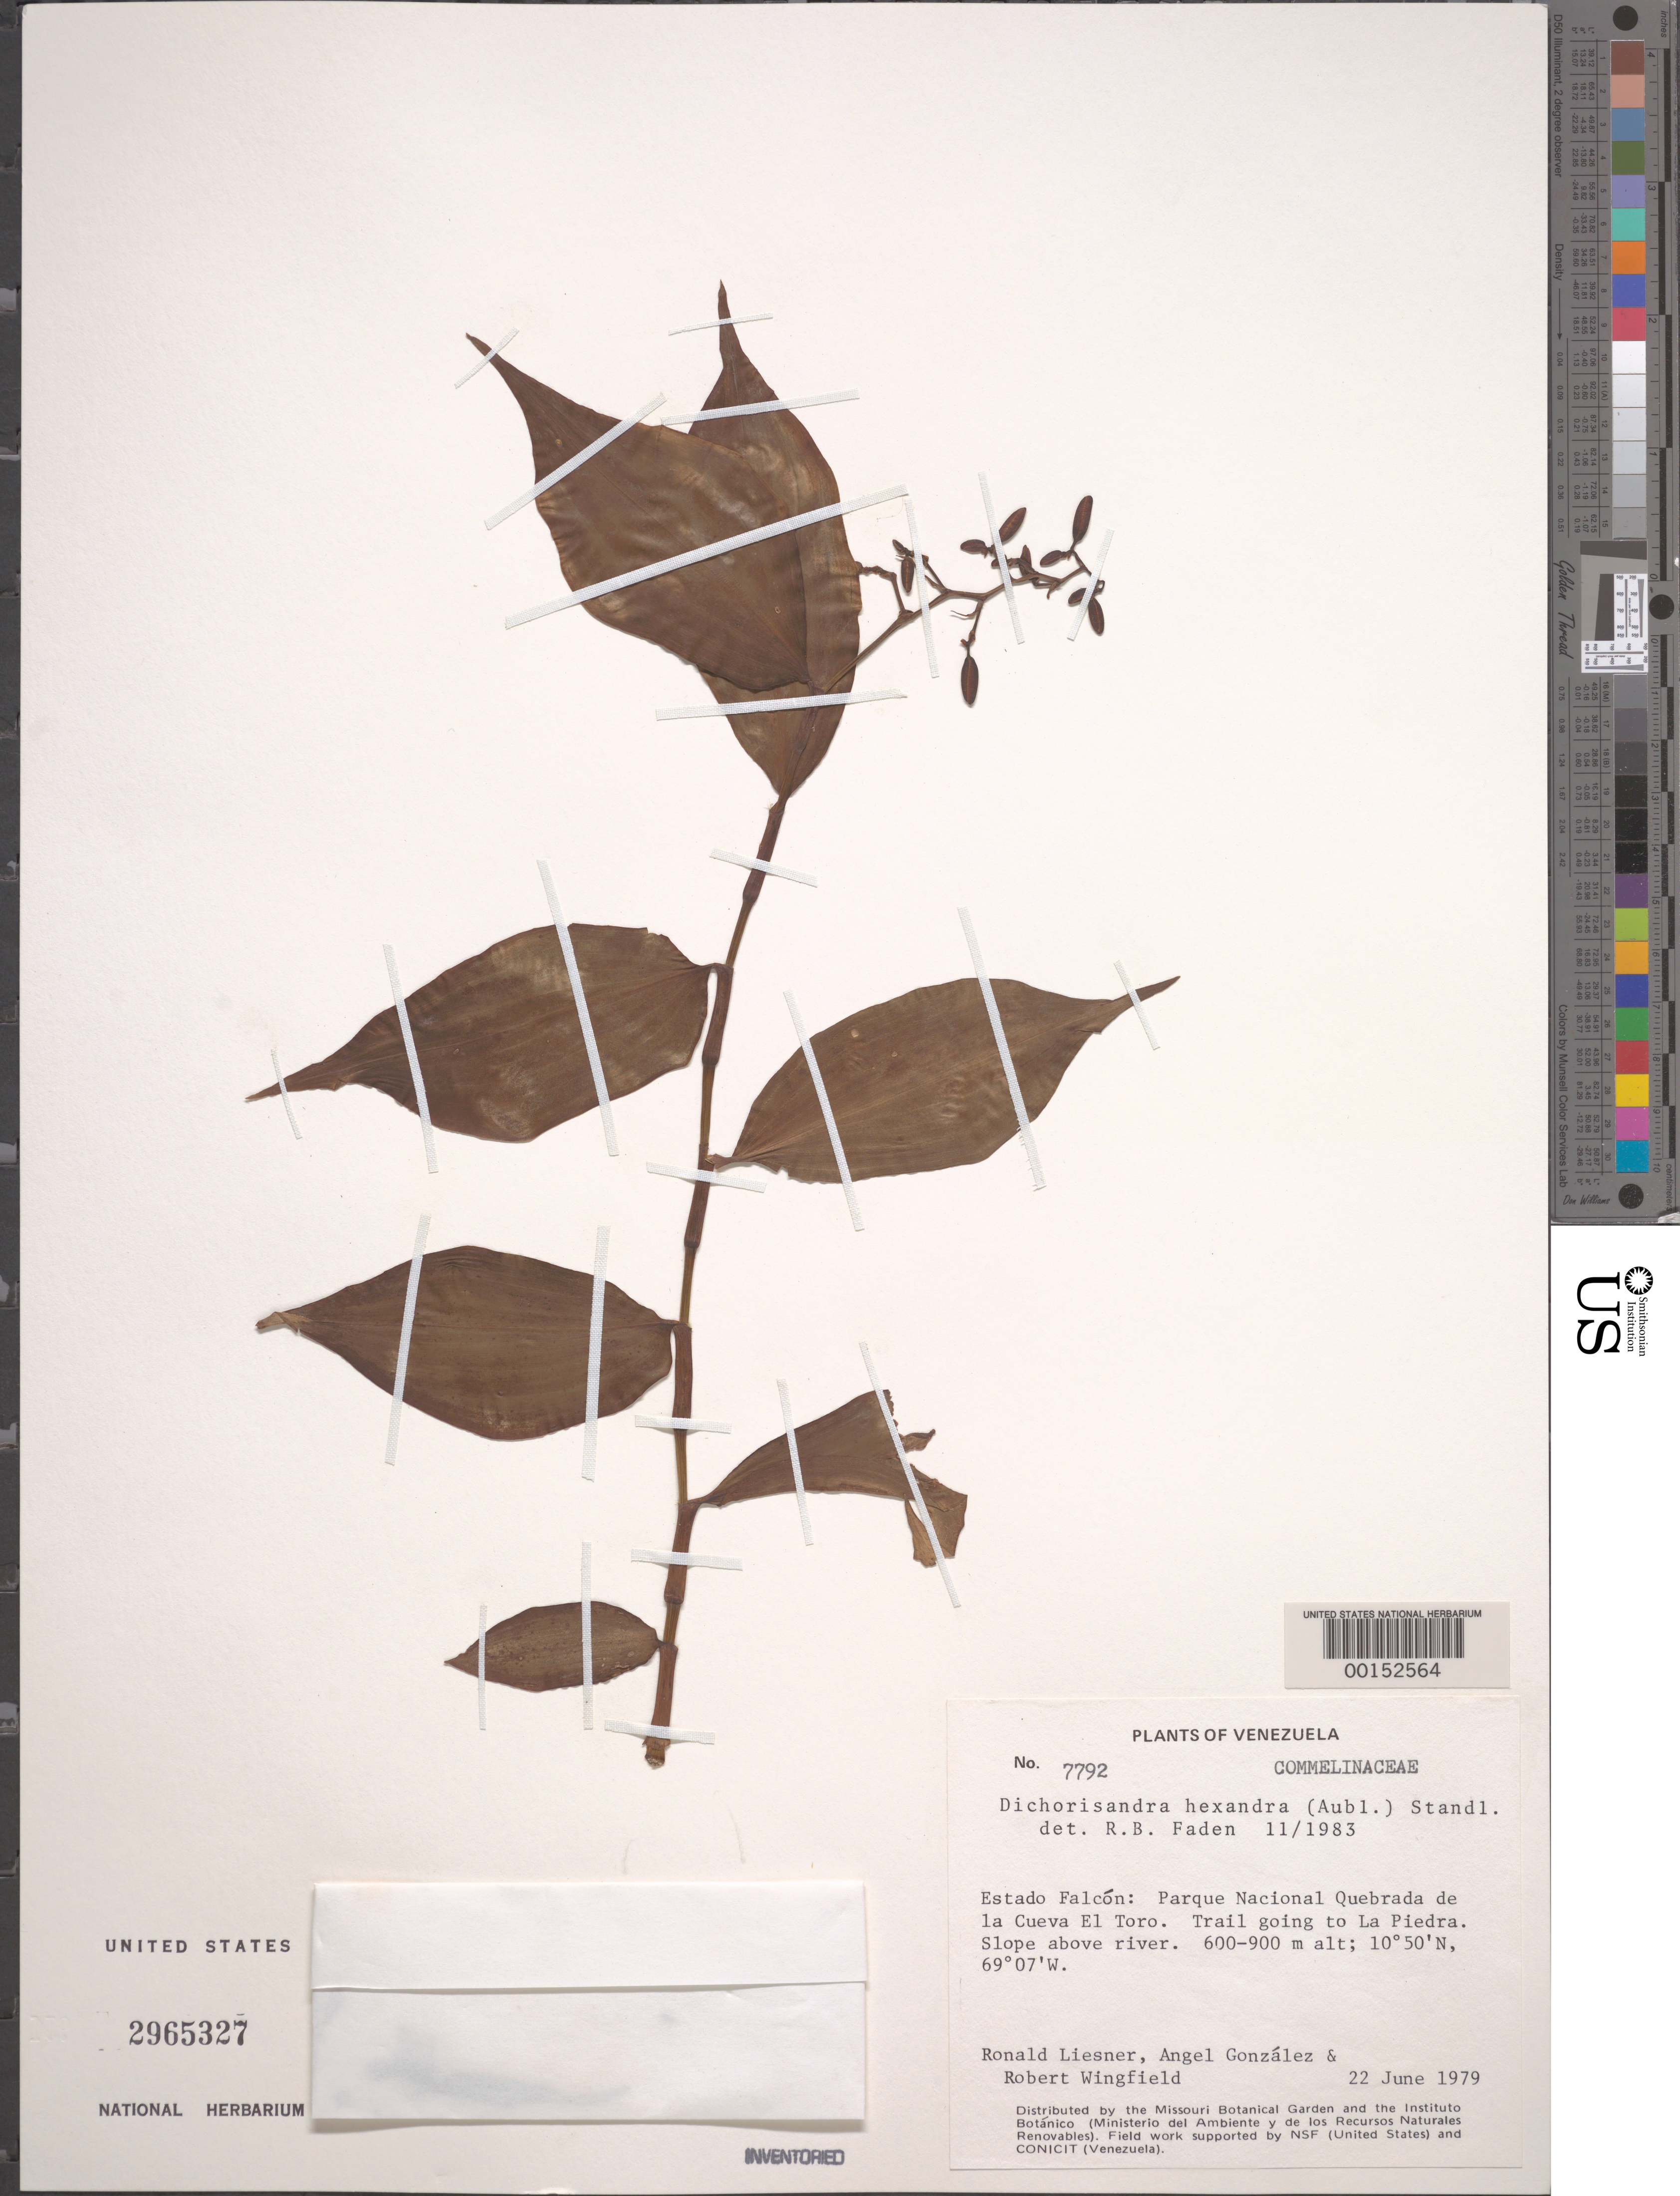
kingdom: Plantae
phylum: Tracheophyta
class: Liliopsida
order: Commelinales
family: Commelinaceae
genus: Dichorisandra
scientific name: Dichorisandra hexandra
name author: (Aubl.) Standl.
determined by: Faden, Robert B., (US), Smithsonian Institution - National Museum of Natural History (UNITED STATES)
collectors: R. L. Liesner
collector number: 7792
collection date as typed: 22 Jun 1979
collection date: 1979-06-22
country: Venezuela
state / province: Falcón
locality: Parque nacional quebrada de la cueva el toro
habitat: Slope above river; trailside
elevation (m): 600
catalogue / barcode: US 2965327